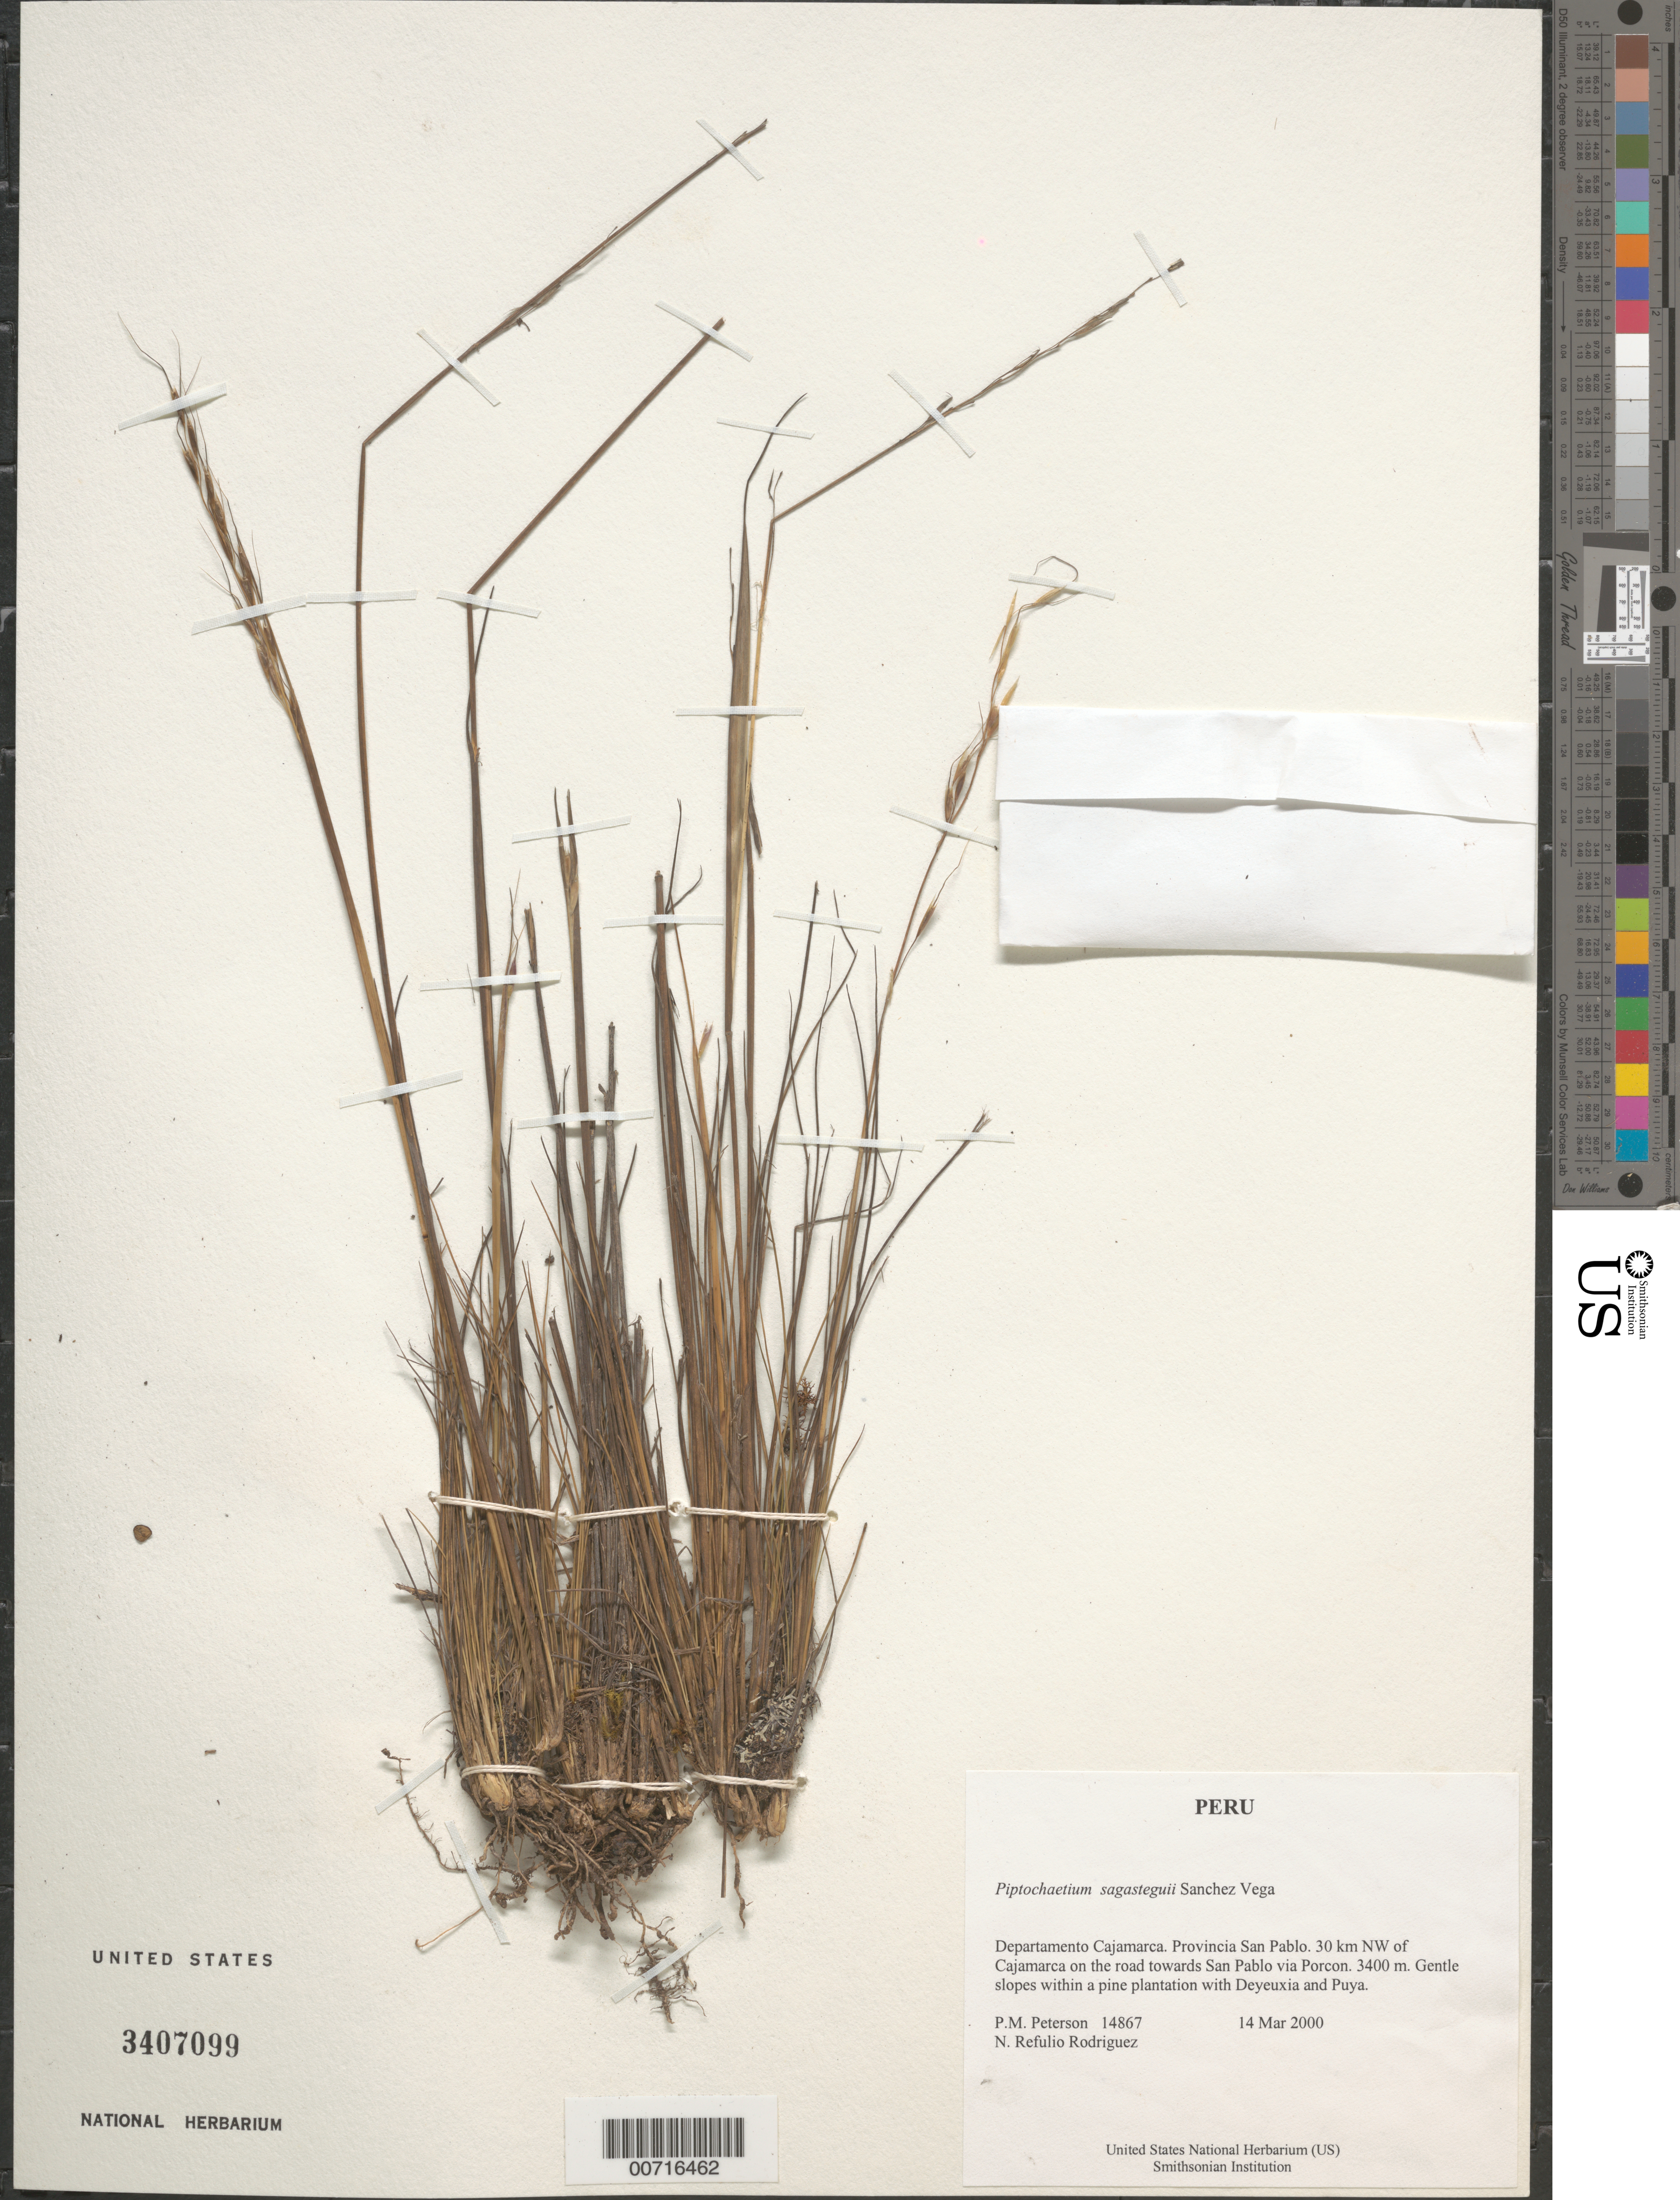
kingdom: Plantae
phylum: Tracheophyta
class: Liliopsida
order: Poales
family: Poaceae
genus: Piptochaetium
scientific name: Piptochaetium sagasteguii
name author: Sánchez Vega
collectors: P. M. Peterson & N. Refulio-Rodríguez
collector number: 14867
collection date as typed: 14 Mar 2000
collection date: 2000-03-14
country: Peru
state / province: Cajamarca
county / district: San Pablo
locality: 30 km NW of Cajamarca on the road towards San Pablo via Porcon.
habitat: Gentle slopes within a pine plantation with Deyeuxia and Puya.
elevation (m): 3400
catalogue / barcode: US 3407099